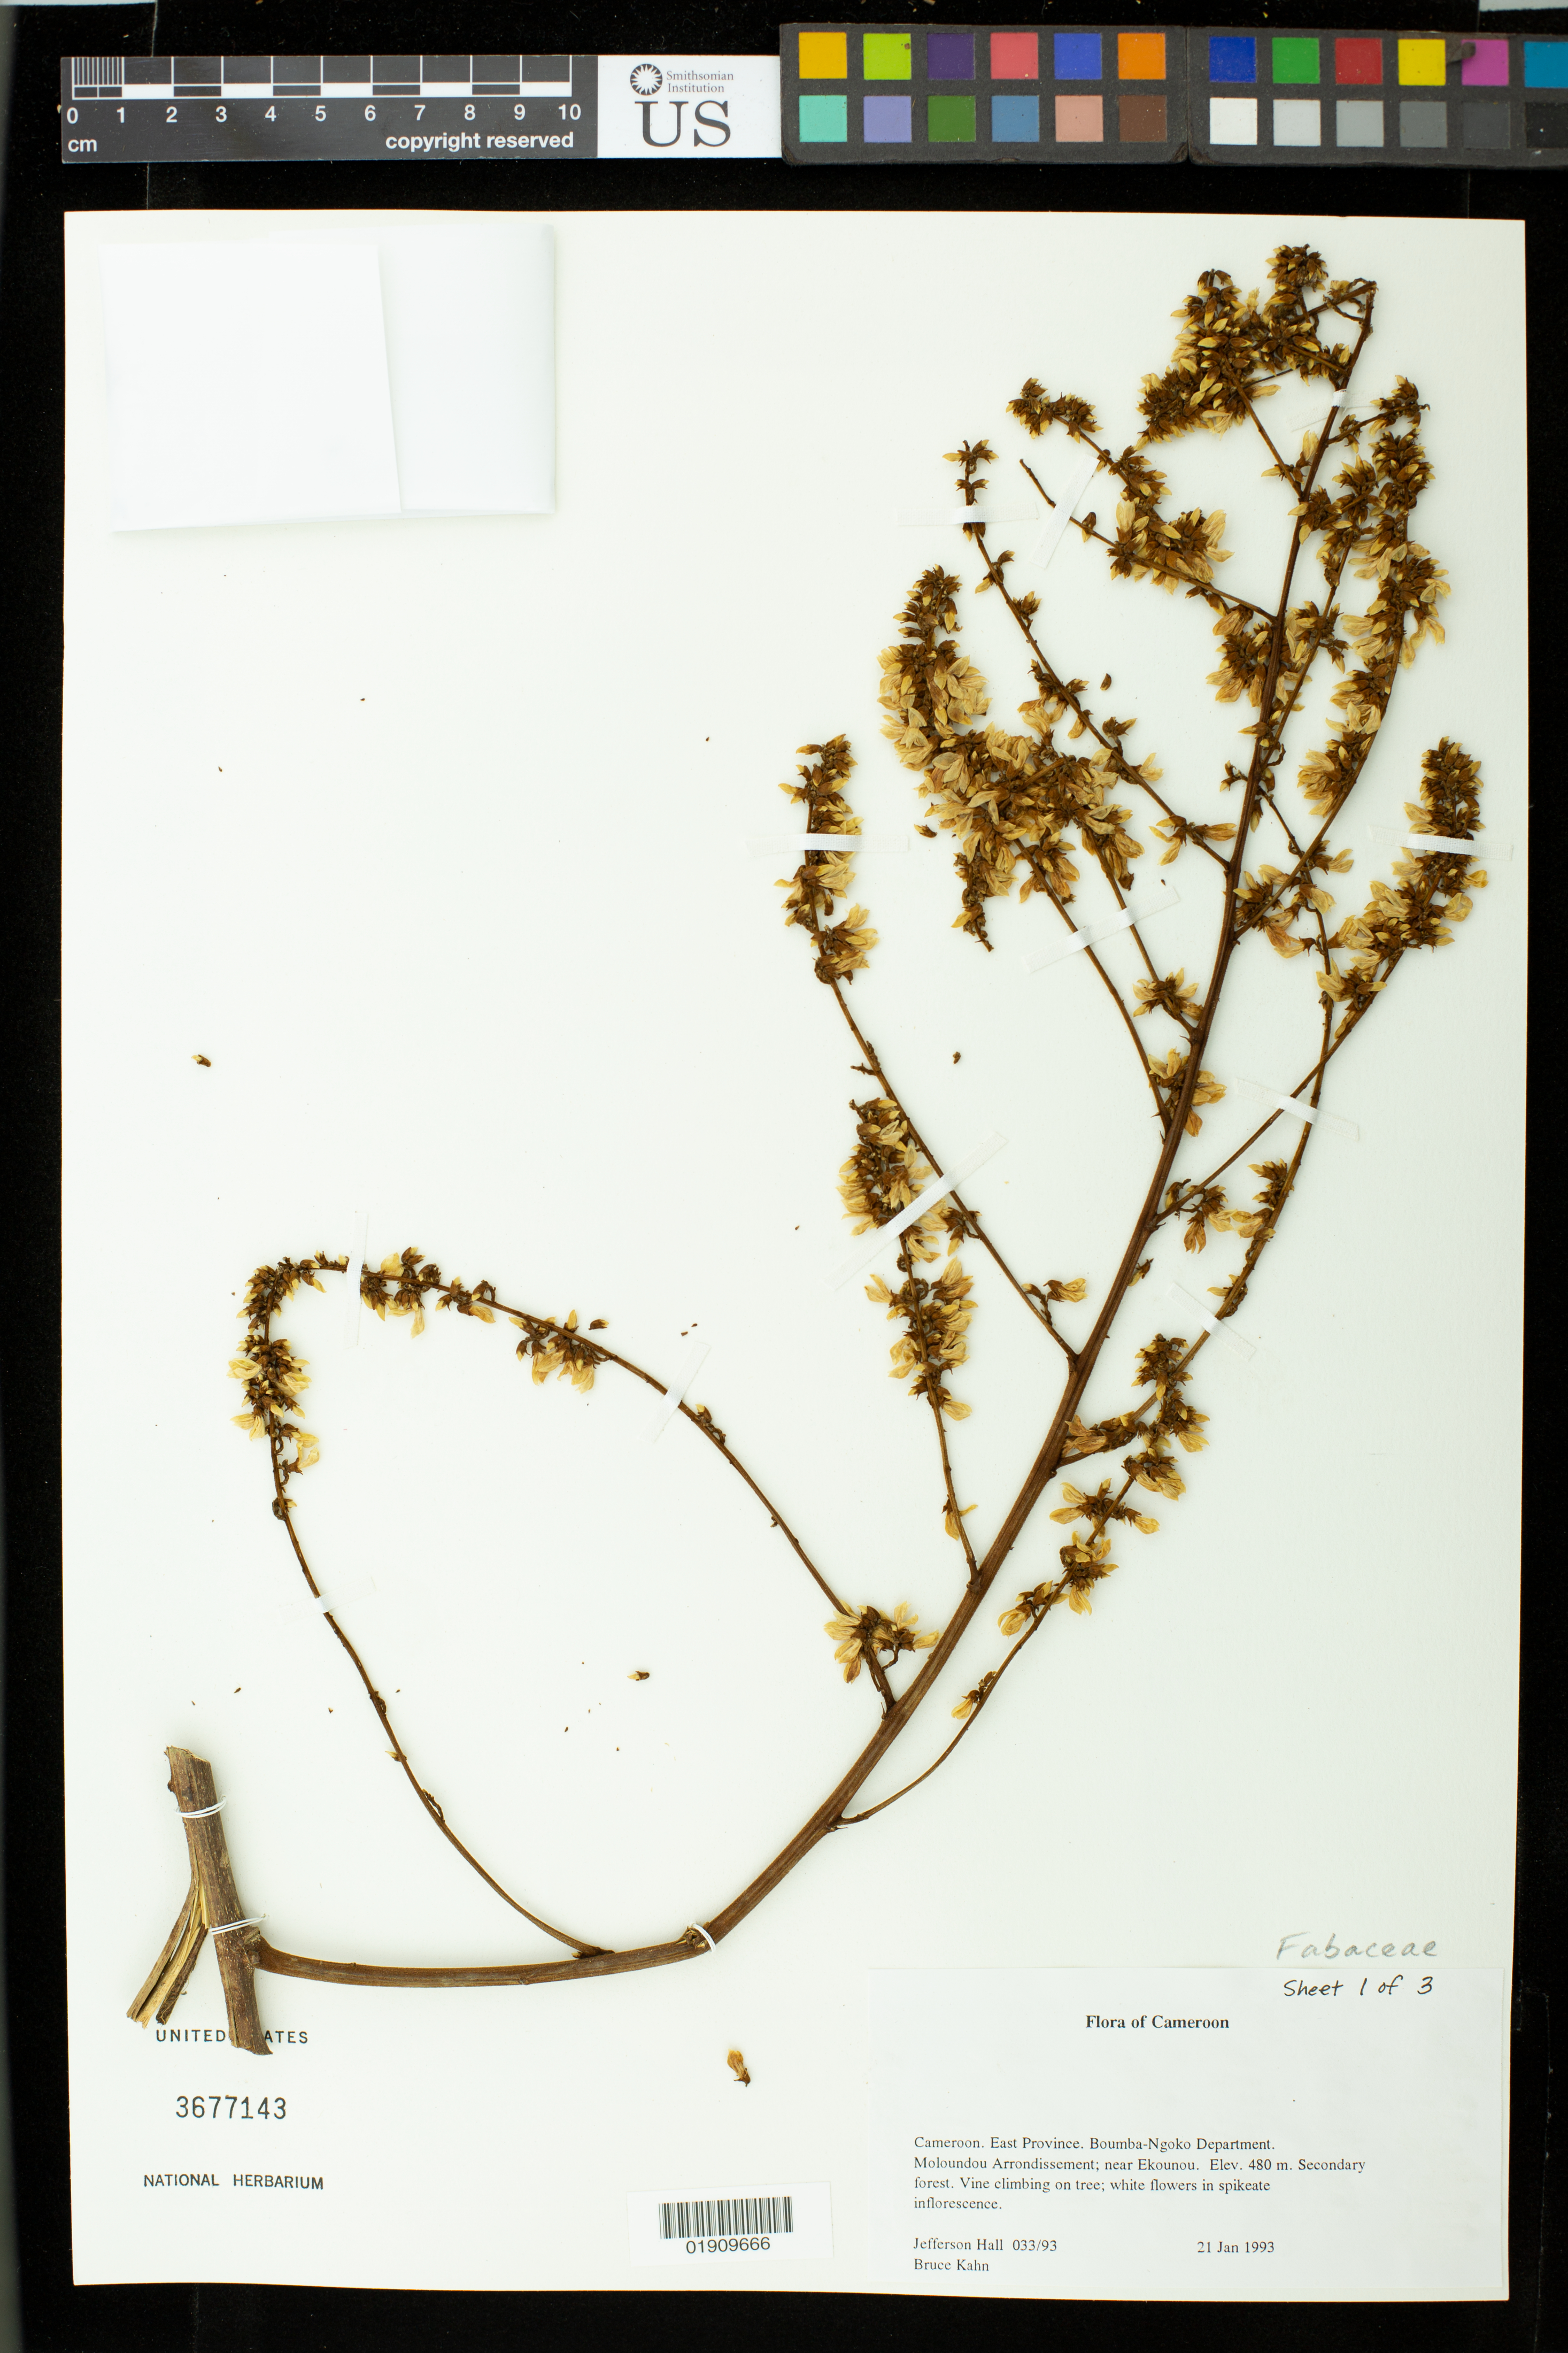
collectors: J. Hall & B. Kahn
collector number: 033/93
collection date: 1993-01-21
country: Cameroon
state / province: Est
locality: Boumba-Ngoko Department. Boumba-Ngoko Department. Moloundou Arroundissement; Ekounou,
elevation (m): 480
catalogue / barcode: US 3677143-1